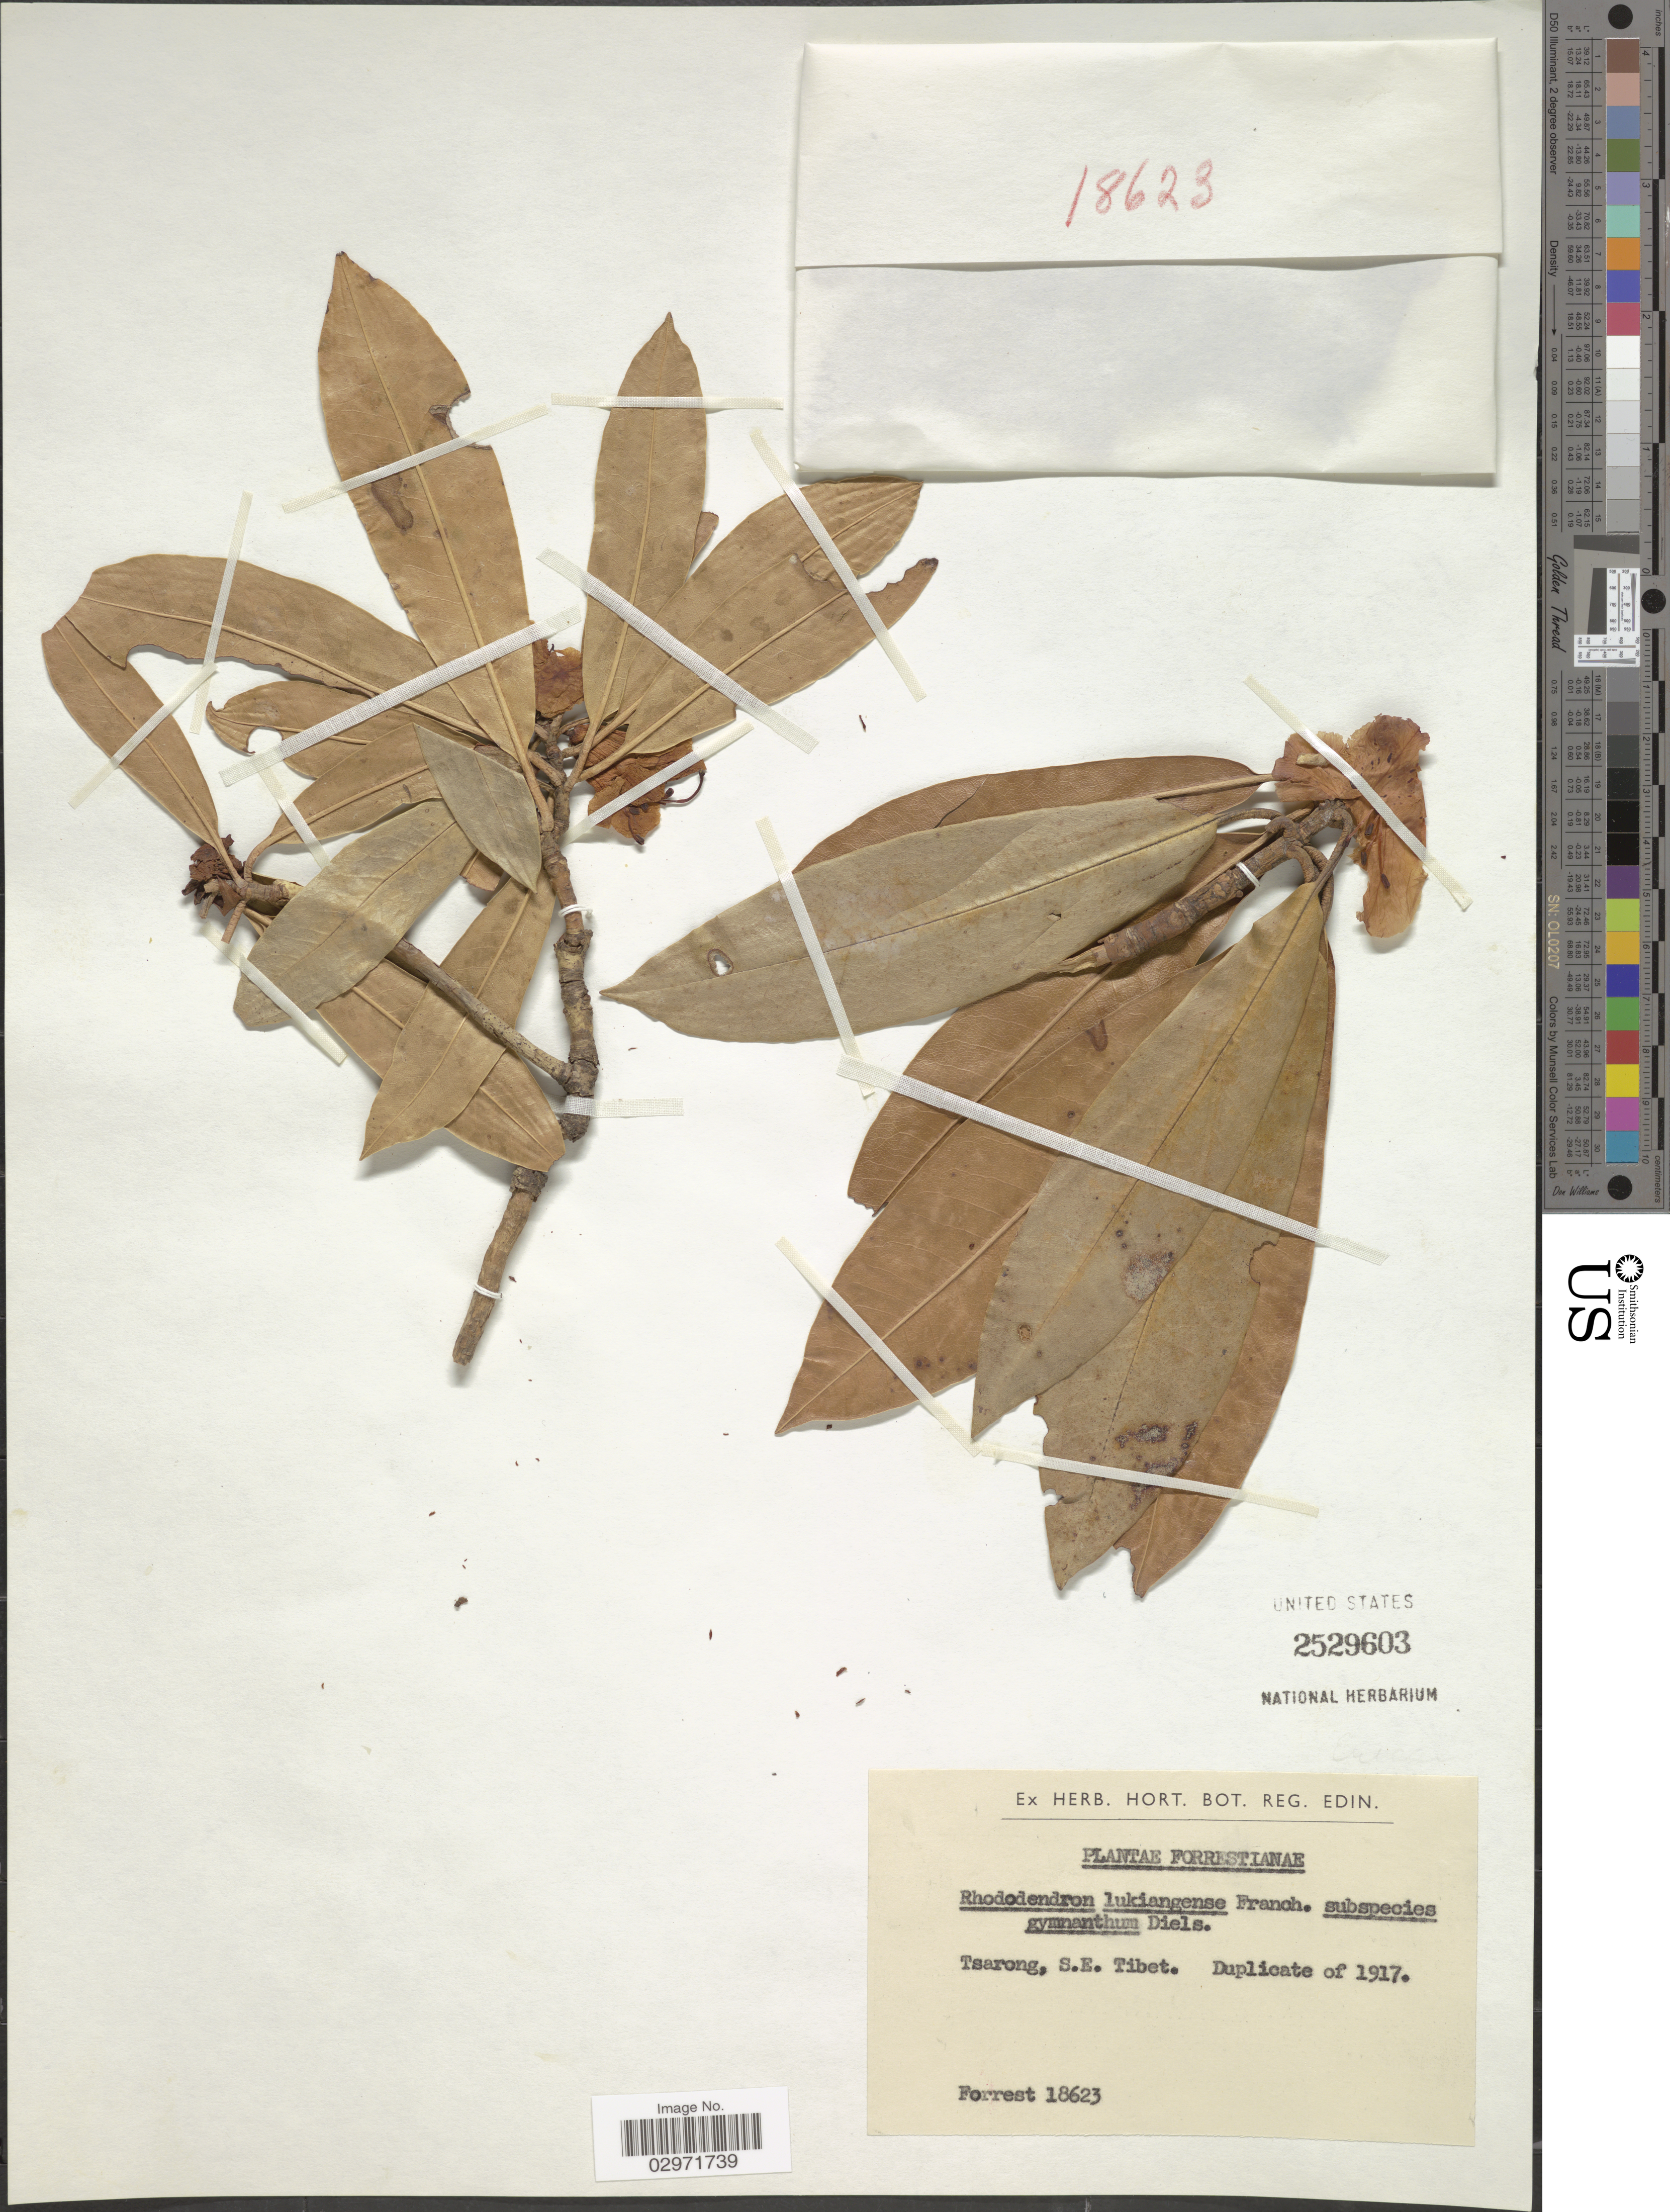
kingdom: Plantae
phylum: Tracheophyta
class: Magnoliopsida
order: Ericales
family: Ericaceae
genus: Rhododendron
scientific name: Rhododendron lukiangense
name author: Franch.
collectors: -. Forrest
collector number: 18623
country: China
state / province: Xizang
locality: Tsarong, S.E. Tibet.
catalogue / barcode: US 2529603